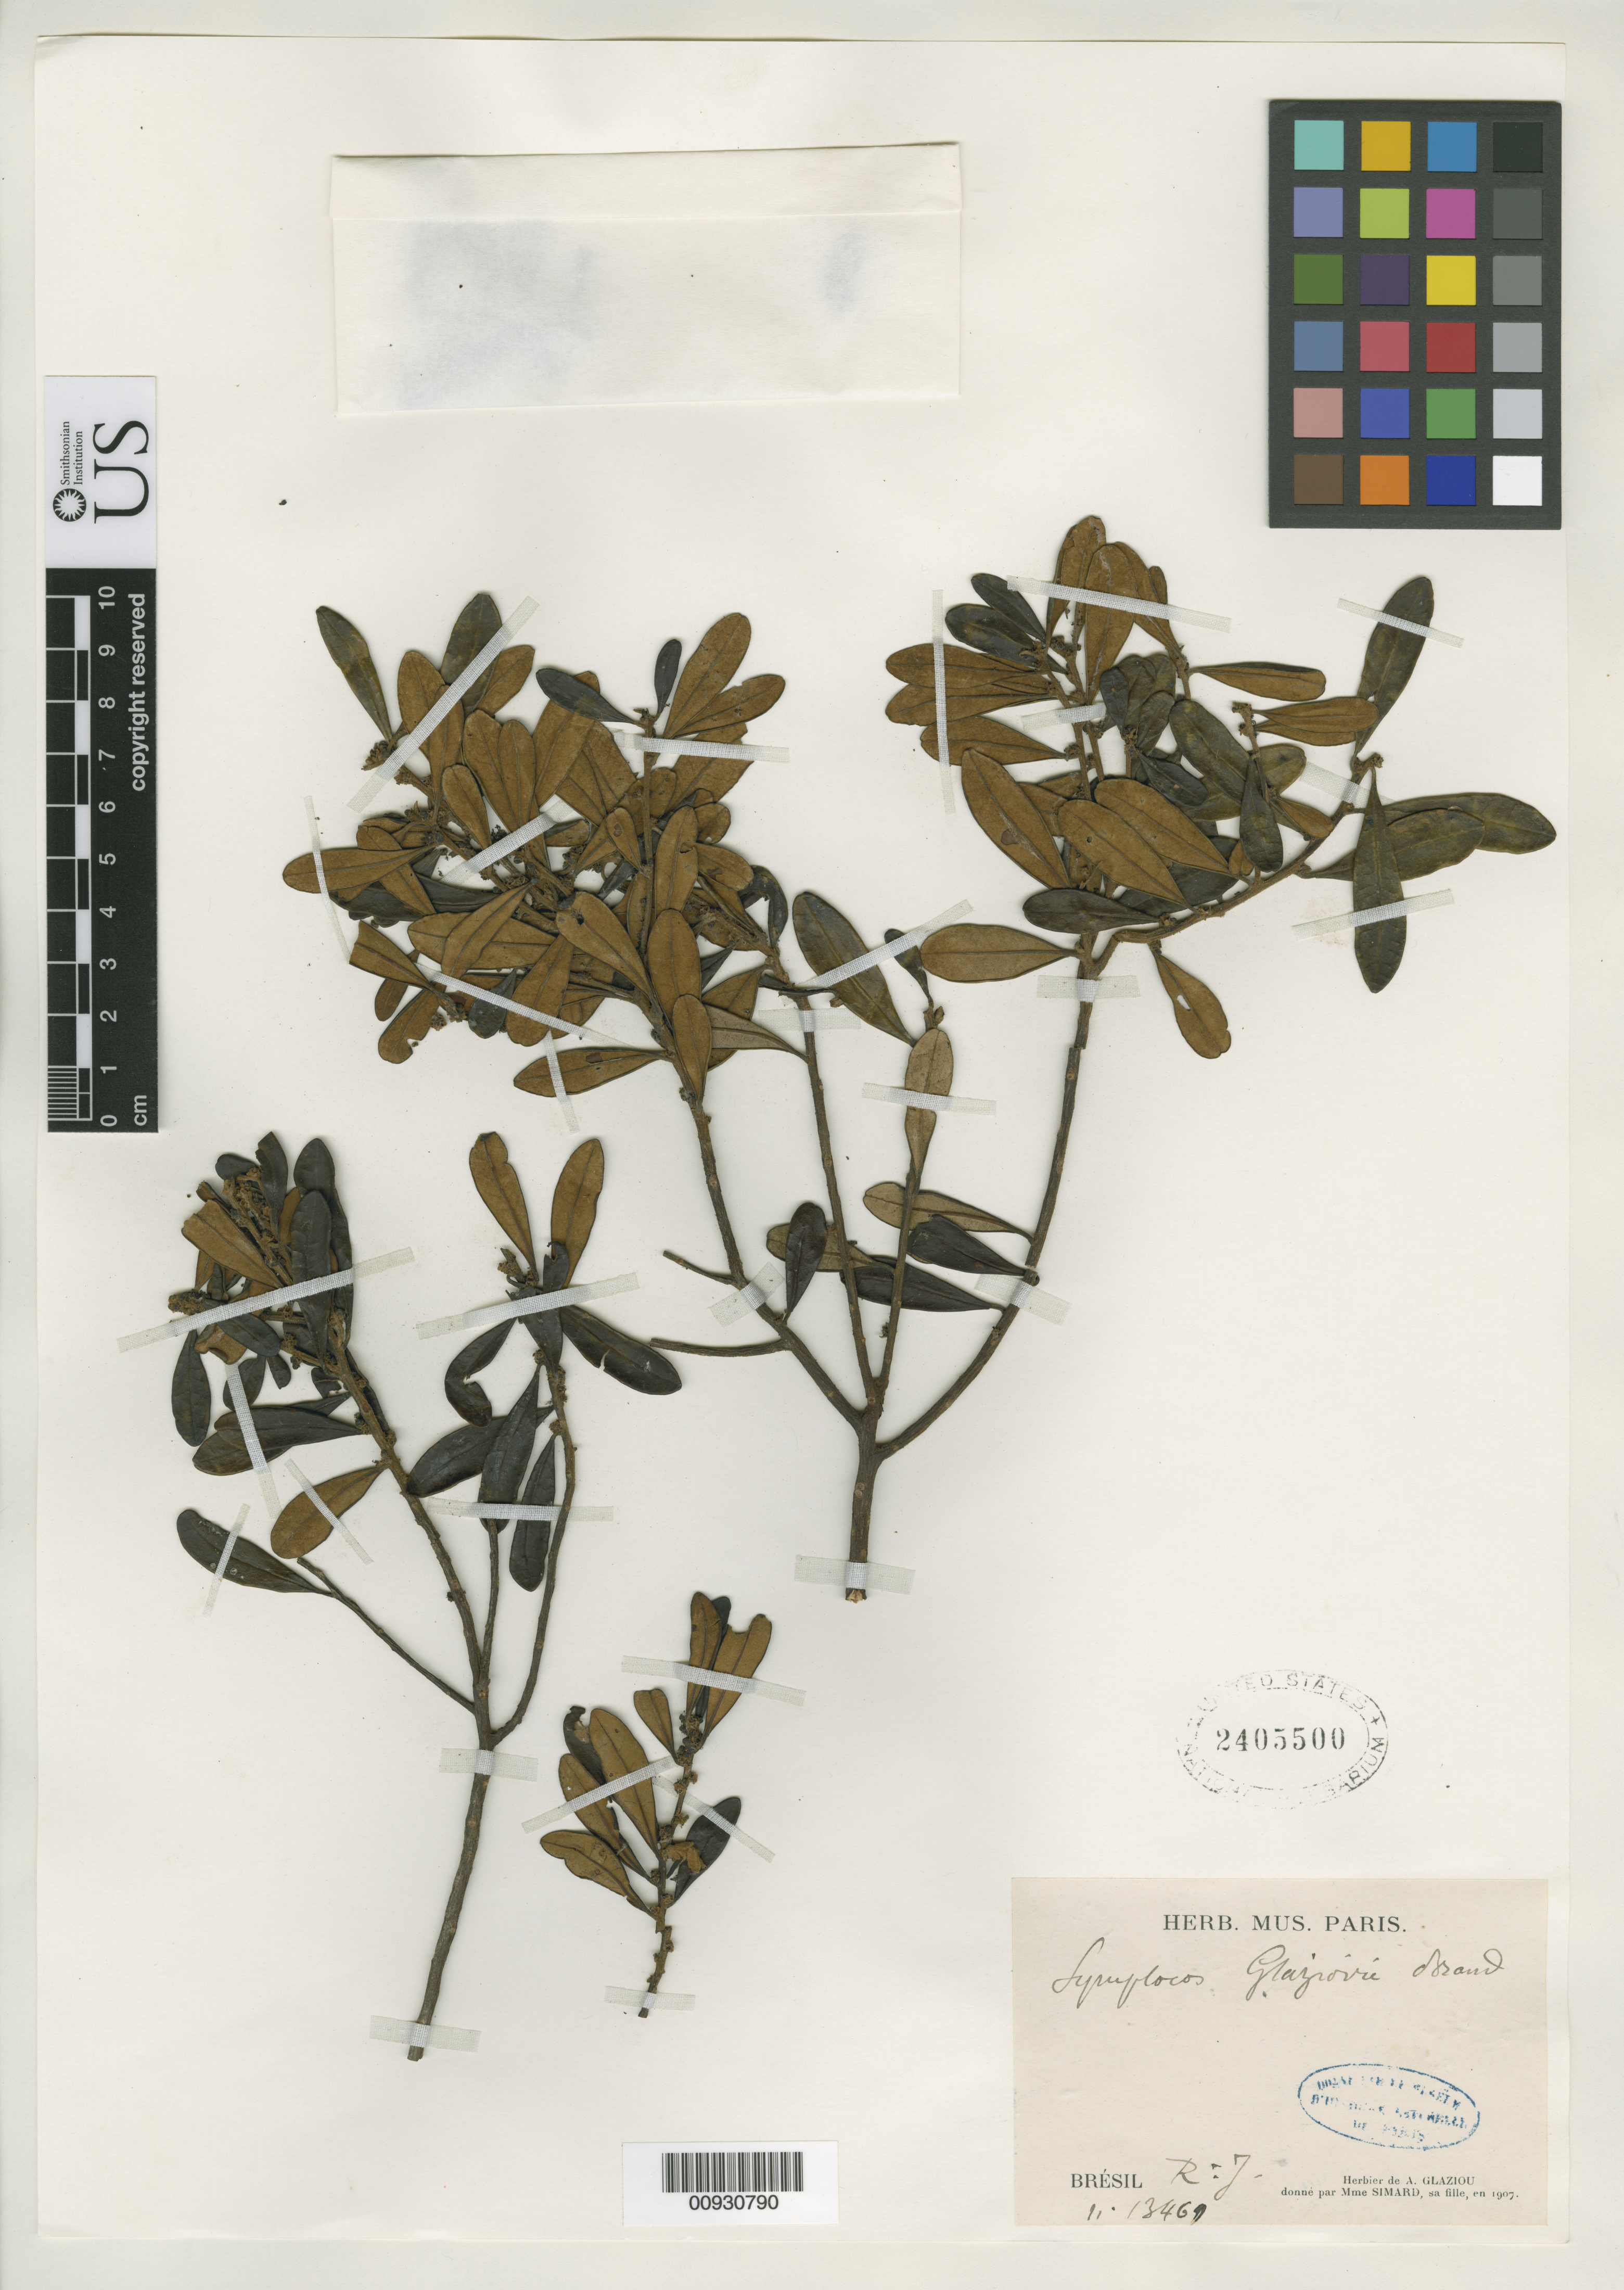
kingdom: Plantae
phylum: Tracheophyta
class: Magnoliopsida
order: Ericales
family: Symplocaceae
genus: Symplocos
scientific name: Symplocos glaziovii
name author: Brand in Engl.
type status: Isotype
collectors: A. F. M. Glaziou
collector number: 13469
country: Brazil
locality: Rio de Janeiro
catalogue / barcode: US 2405500